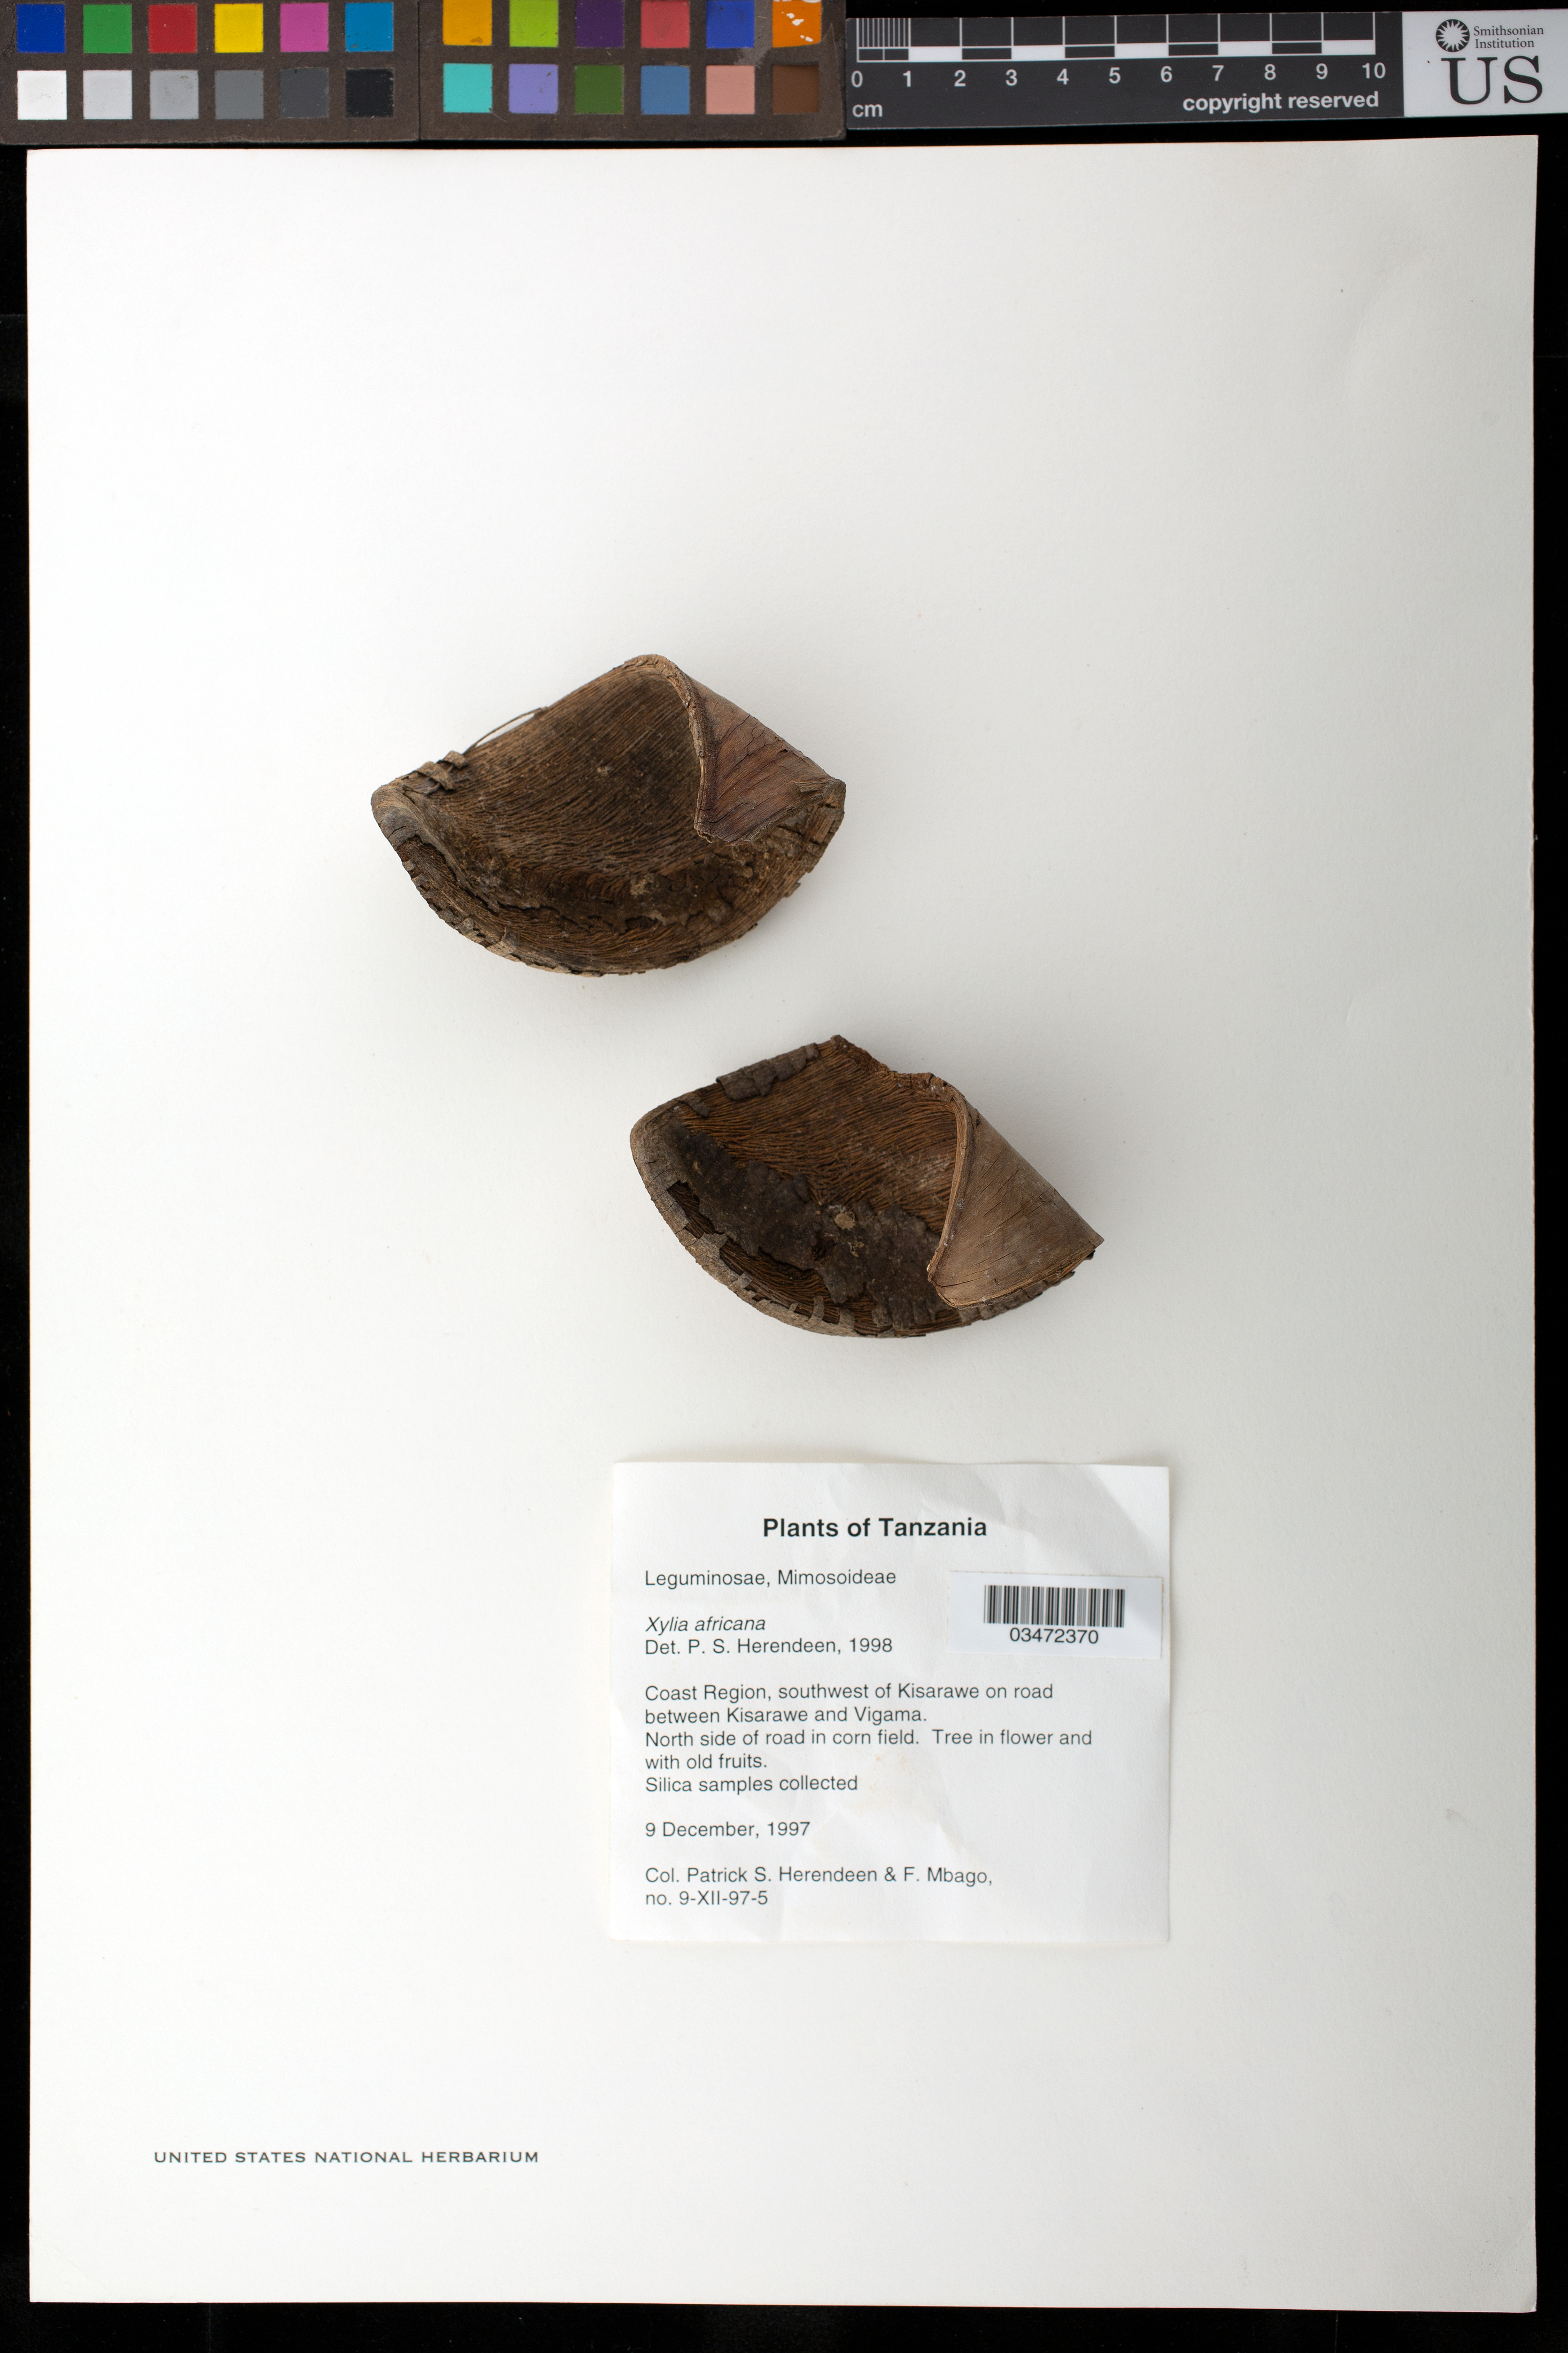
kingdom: Plantae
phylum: Tracheophyta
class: Magnoliopsida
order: Fabales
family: Fabaceae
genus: Xylia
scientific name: Xylia africana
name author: Harms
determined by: Herendeen, Patrick S.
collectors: Herendeen, P. S. & F. Mbago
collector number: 9-XII-97-5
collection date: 1997-12-09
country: Tanzania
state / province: Pwani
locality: Coast Region, SW of Kisarawe on road between Kisarawe and Vigama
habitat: North side of road in corn field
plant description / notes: Fruit only